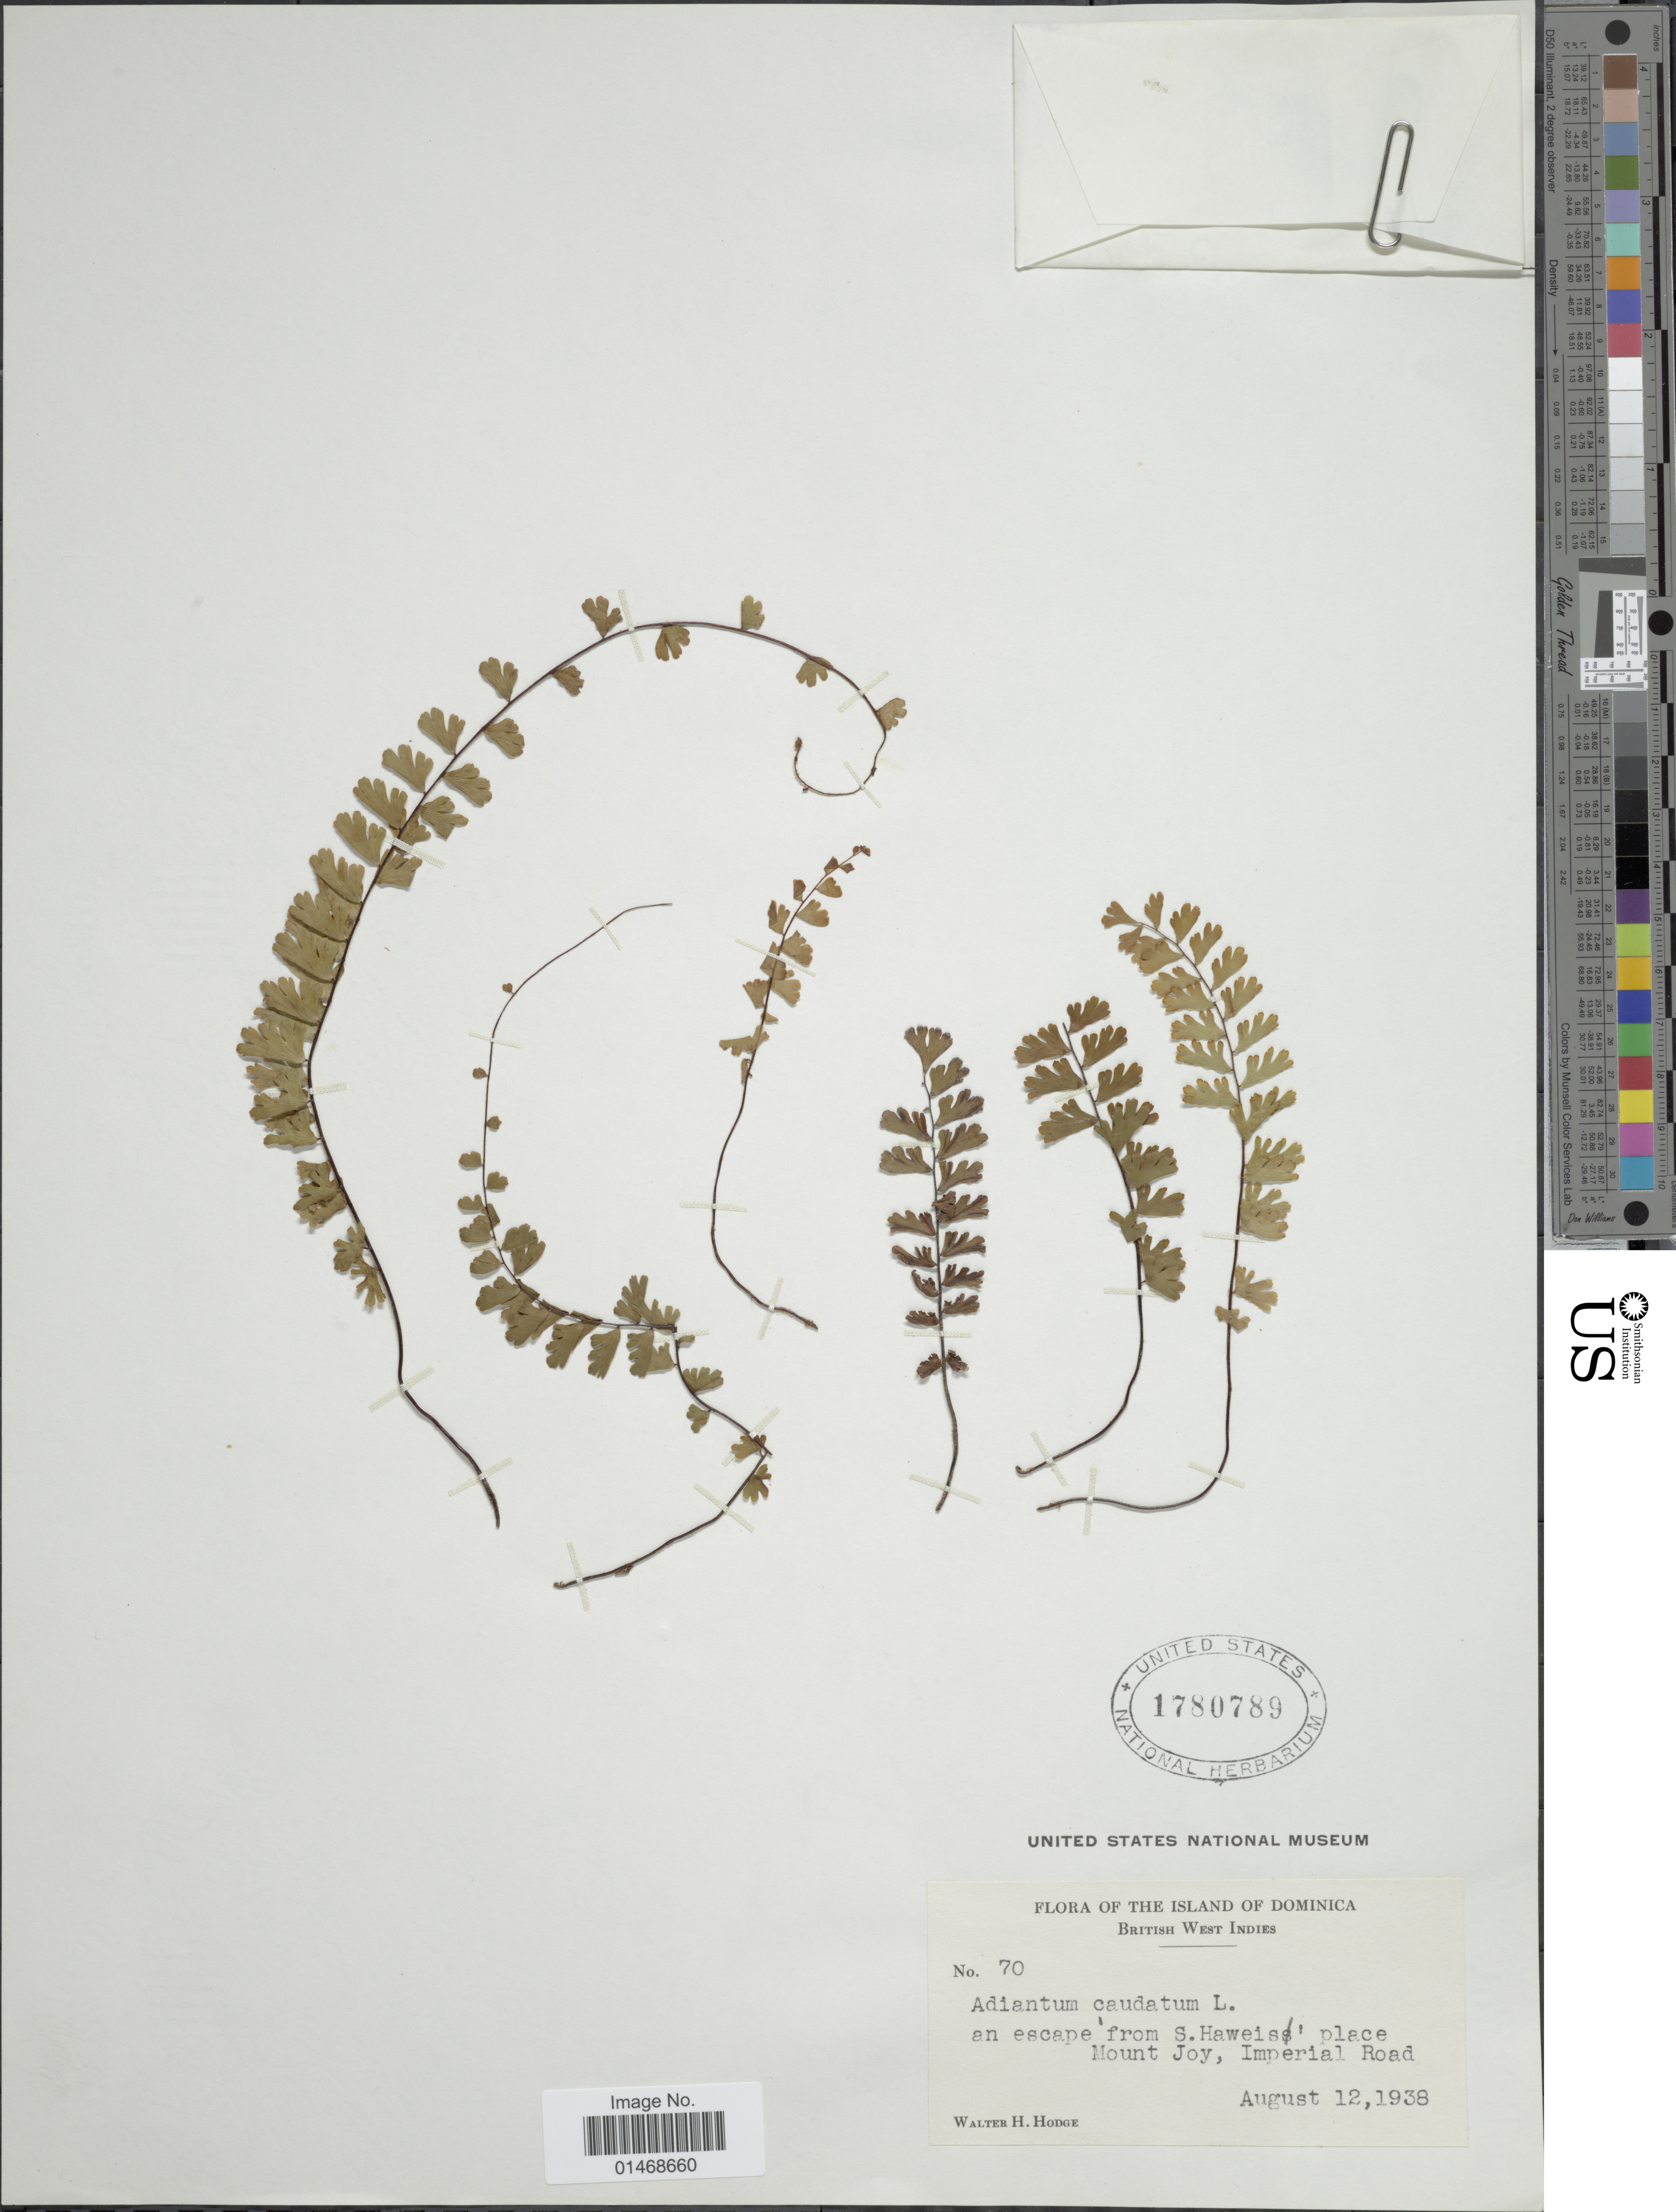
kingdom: Plantae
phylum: Tracheophyta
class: Polypodiopsida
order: Polypodiales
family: Pteridaceae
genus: Adiantum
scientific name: Adiantum caudatum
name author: L.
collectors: W. Hodge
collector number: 70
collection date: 1938-08-12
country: Dominica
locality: The Island of Dominica, British West Indies, an escape from S. Hawais'place Mount Joy, Imperial Road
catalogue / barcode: US 1780789